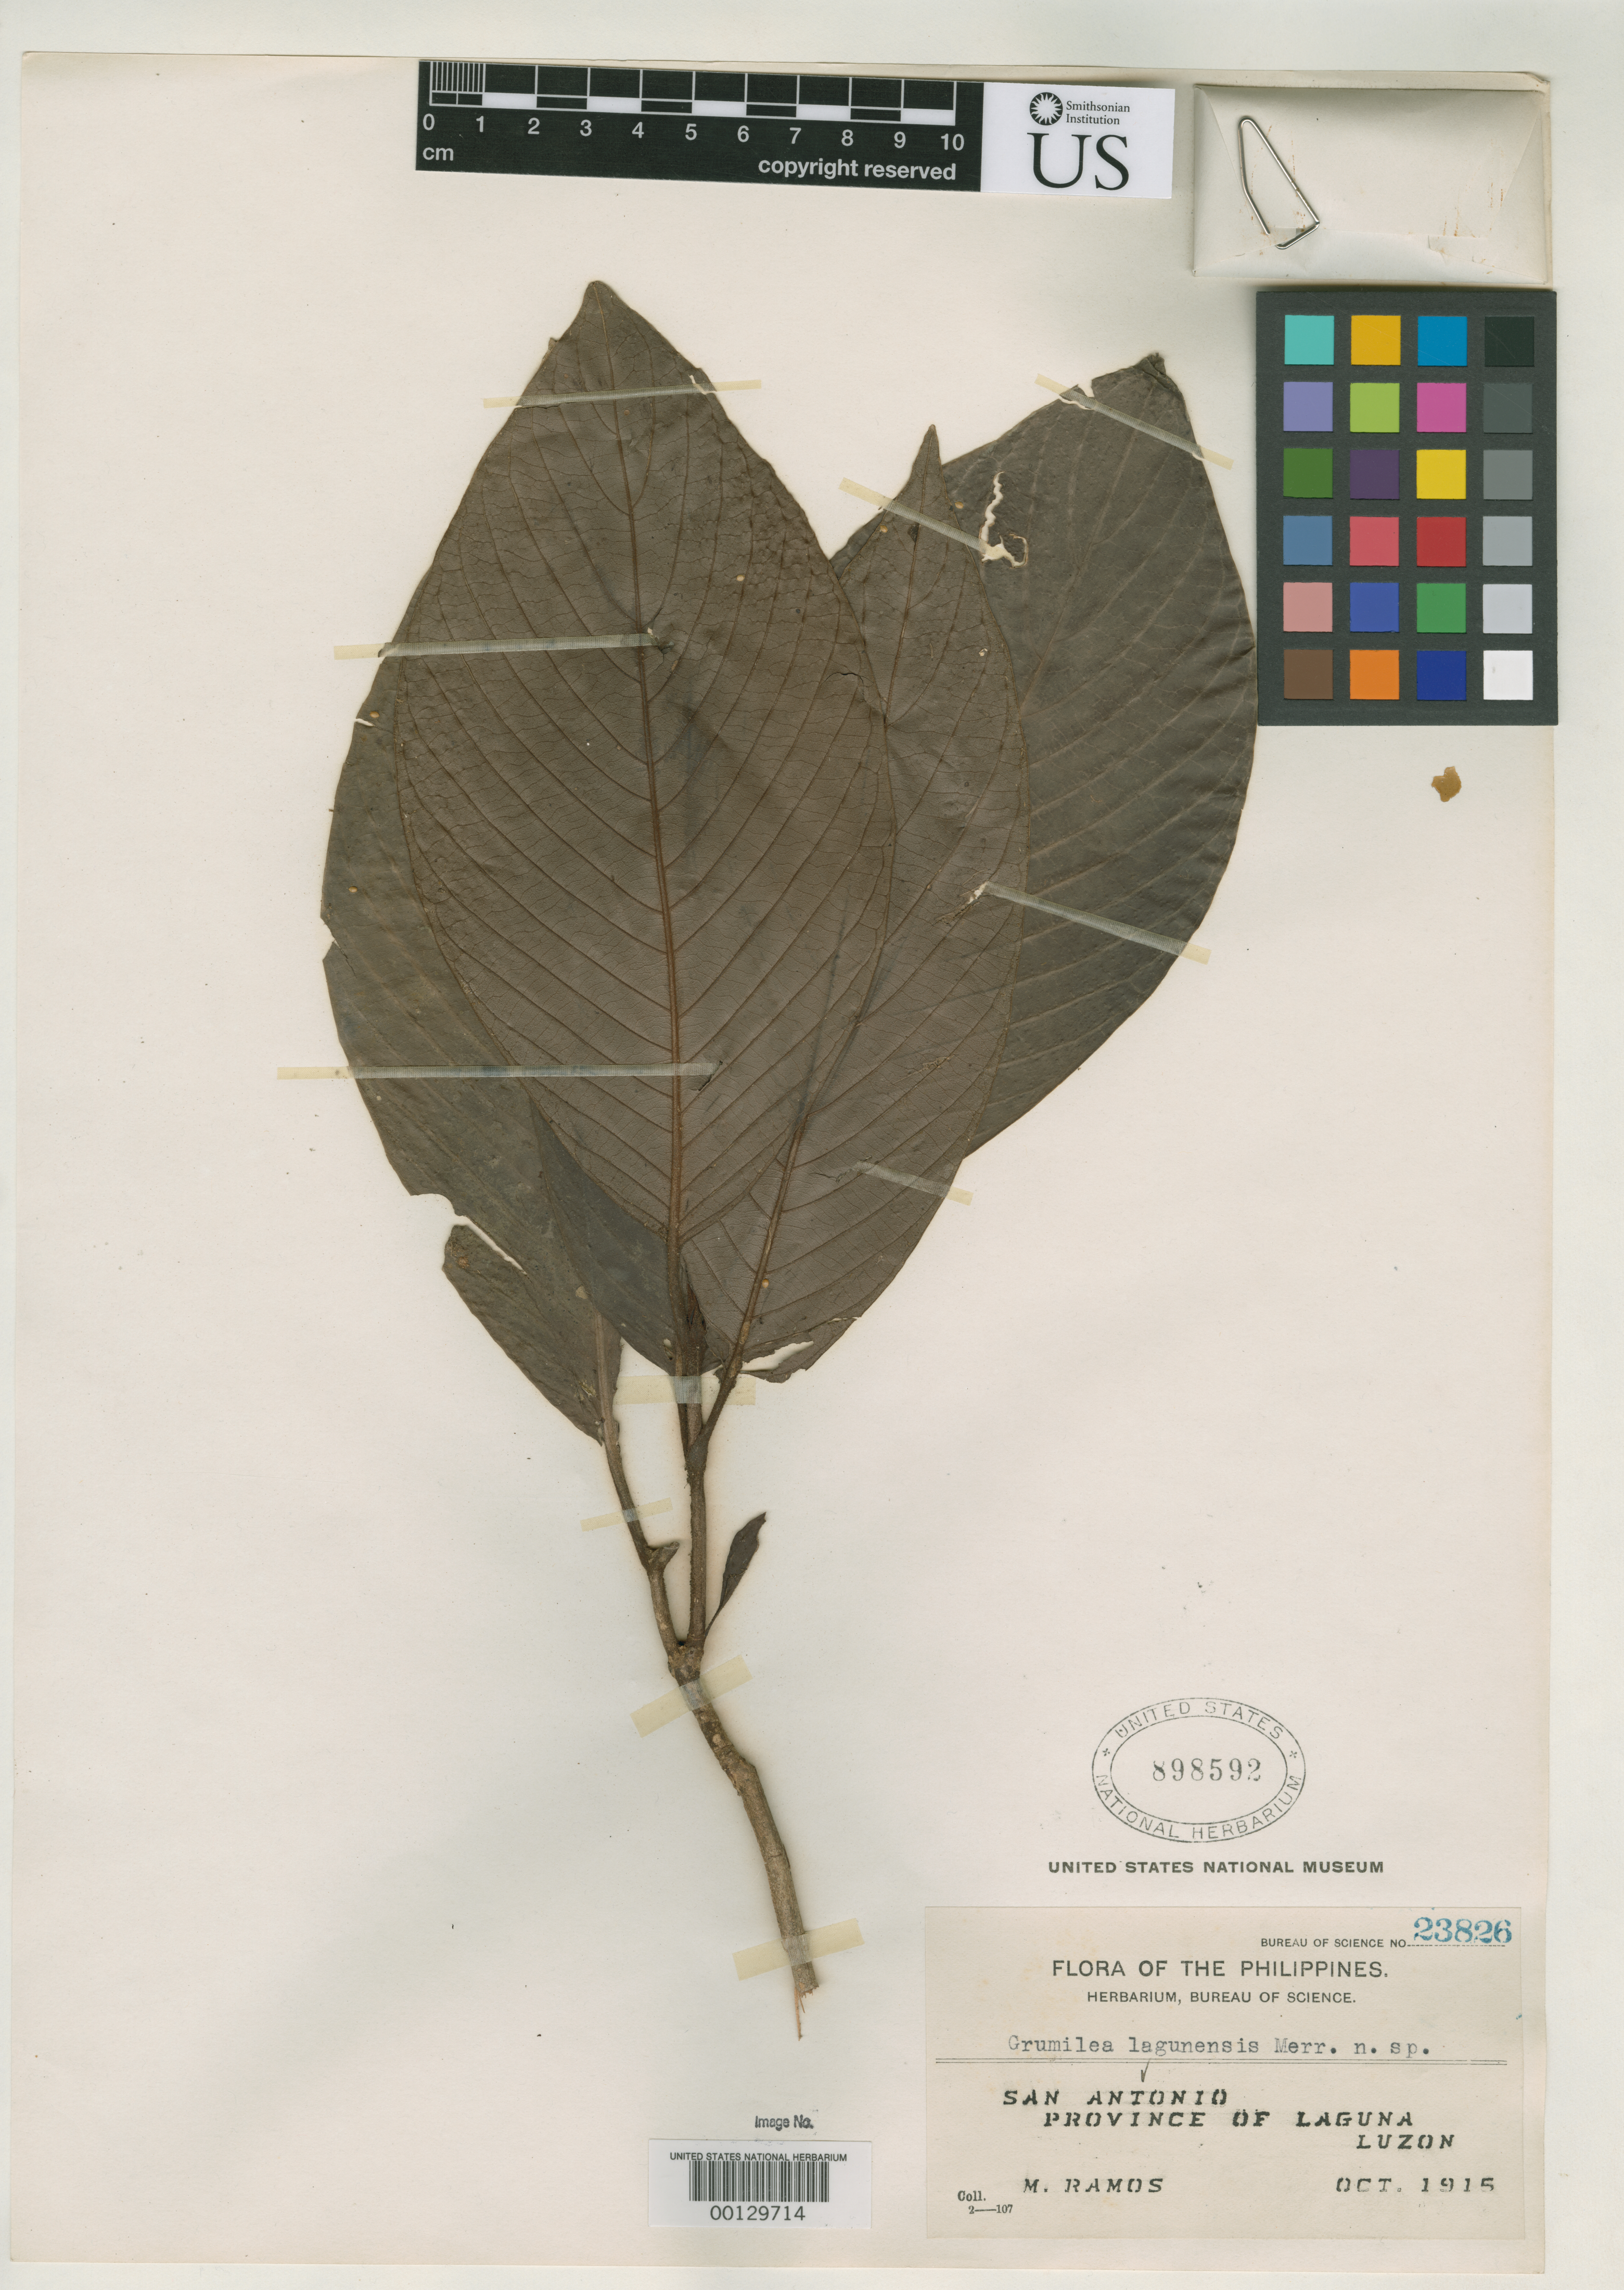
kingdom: Plantae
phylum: Tracheophyta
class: Magnoliopsida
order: Gentianales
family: Rubiaceae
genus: Grumilea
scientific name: Grumilea lagunensis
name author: Merr.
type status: Isotype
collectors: M. Ramos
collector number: Bur. Sci. 23826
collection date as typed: Oct 1915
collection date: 1915-10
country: Philippines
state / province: Calabarzon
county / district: Laguna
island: Luzon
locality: San Antonio.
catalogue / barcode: US 898592